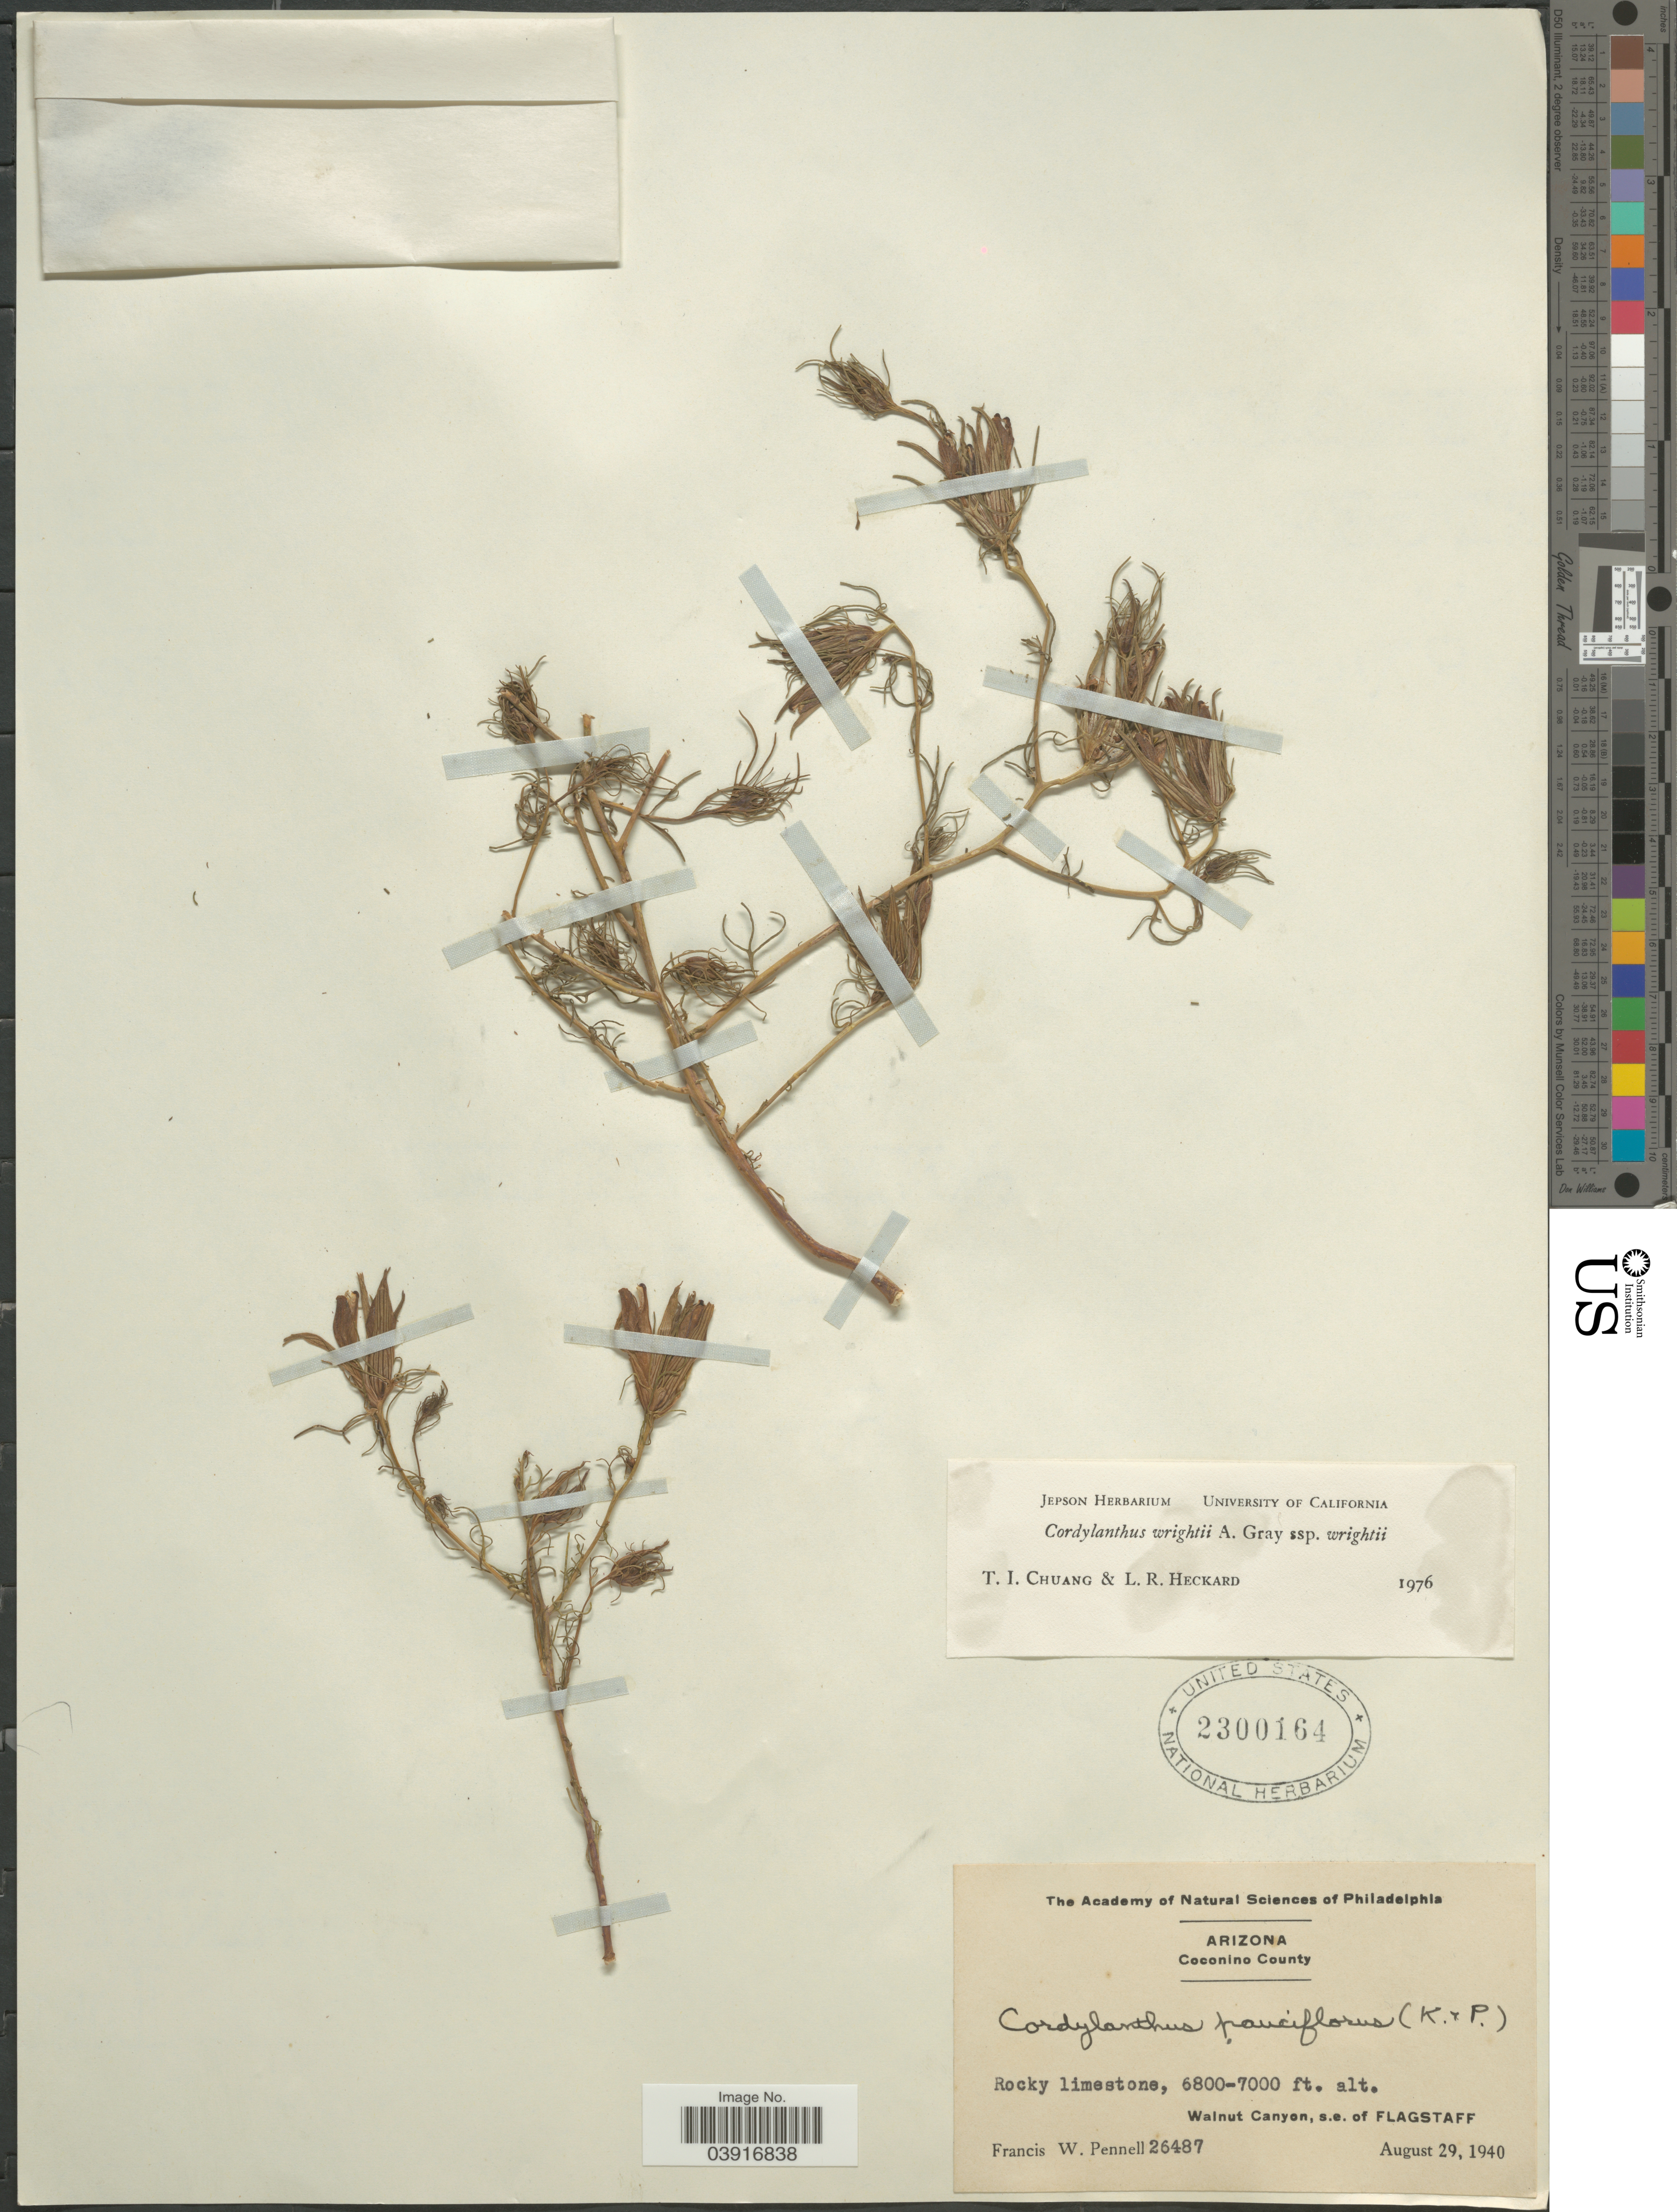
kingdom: Plantae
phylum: Tracheophyta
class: Magnoliopsida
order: Lamiales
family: Orobanchaceae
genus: Cordylanthus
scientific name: Cordylanthus wrightii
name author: A. Gray in Emory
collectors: F. W. Pennell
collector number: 26487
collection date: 1940-08-29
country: United States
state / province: Arizona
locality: Coconino County. Walnut Canyon, s.e. of Flagstaff.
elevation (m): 2073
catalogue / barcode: US 2300164